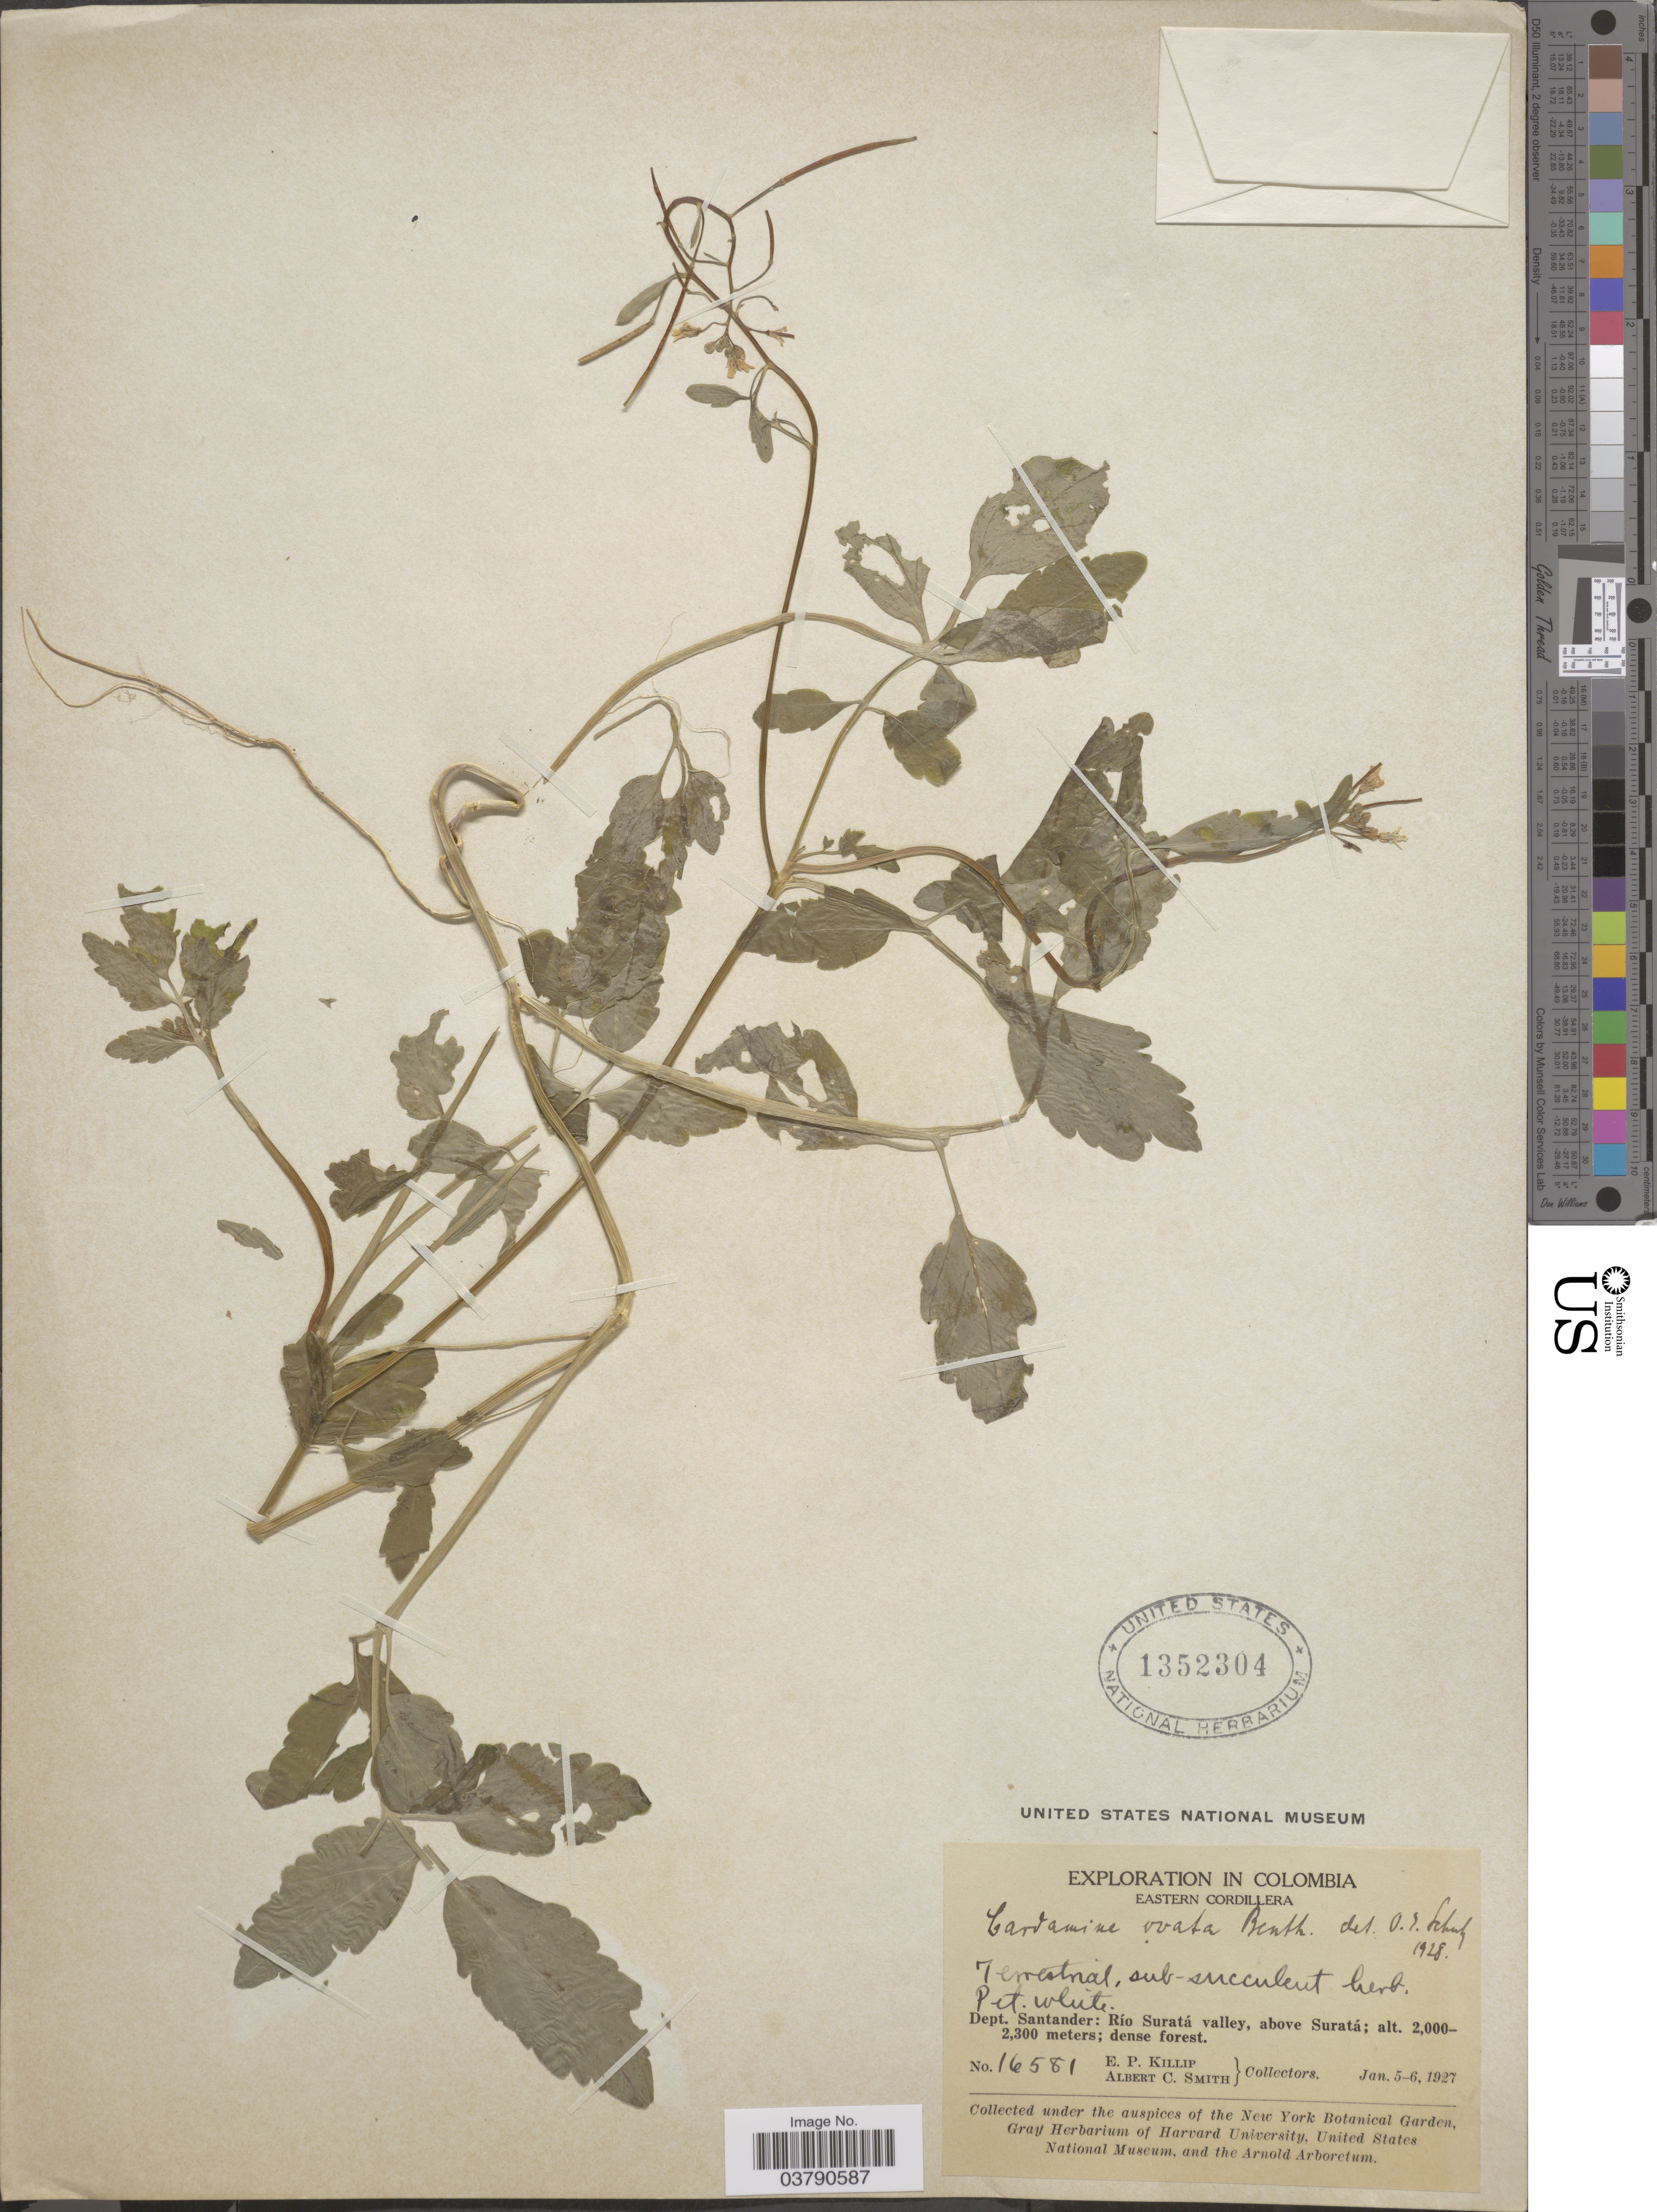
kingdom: Plantae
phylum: Tracheophyta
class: Magnoliopsida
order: Brassicales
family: Brassicaceae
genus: Cardamine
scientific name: Cardamine ovata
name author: Benth.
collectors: E. P. Killip & A. C. Smith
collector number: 16581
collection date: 1927-01-05/1927-01-06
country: Colombia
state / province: Santander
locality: Eastern Cordillera. Dept. Santander: Río Suratá valley, above Suratá.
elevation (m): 2000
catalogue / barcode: US 1352304